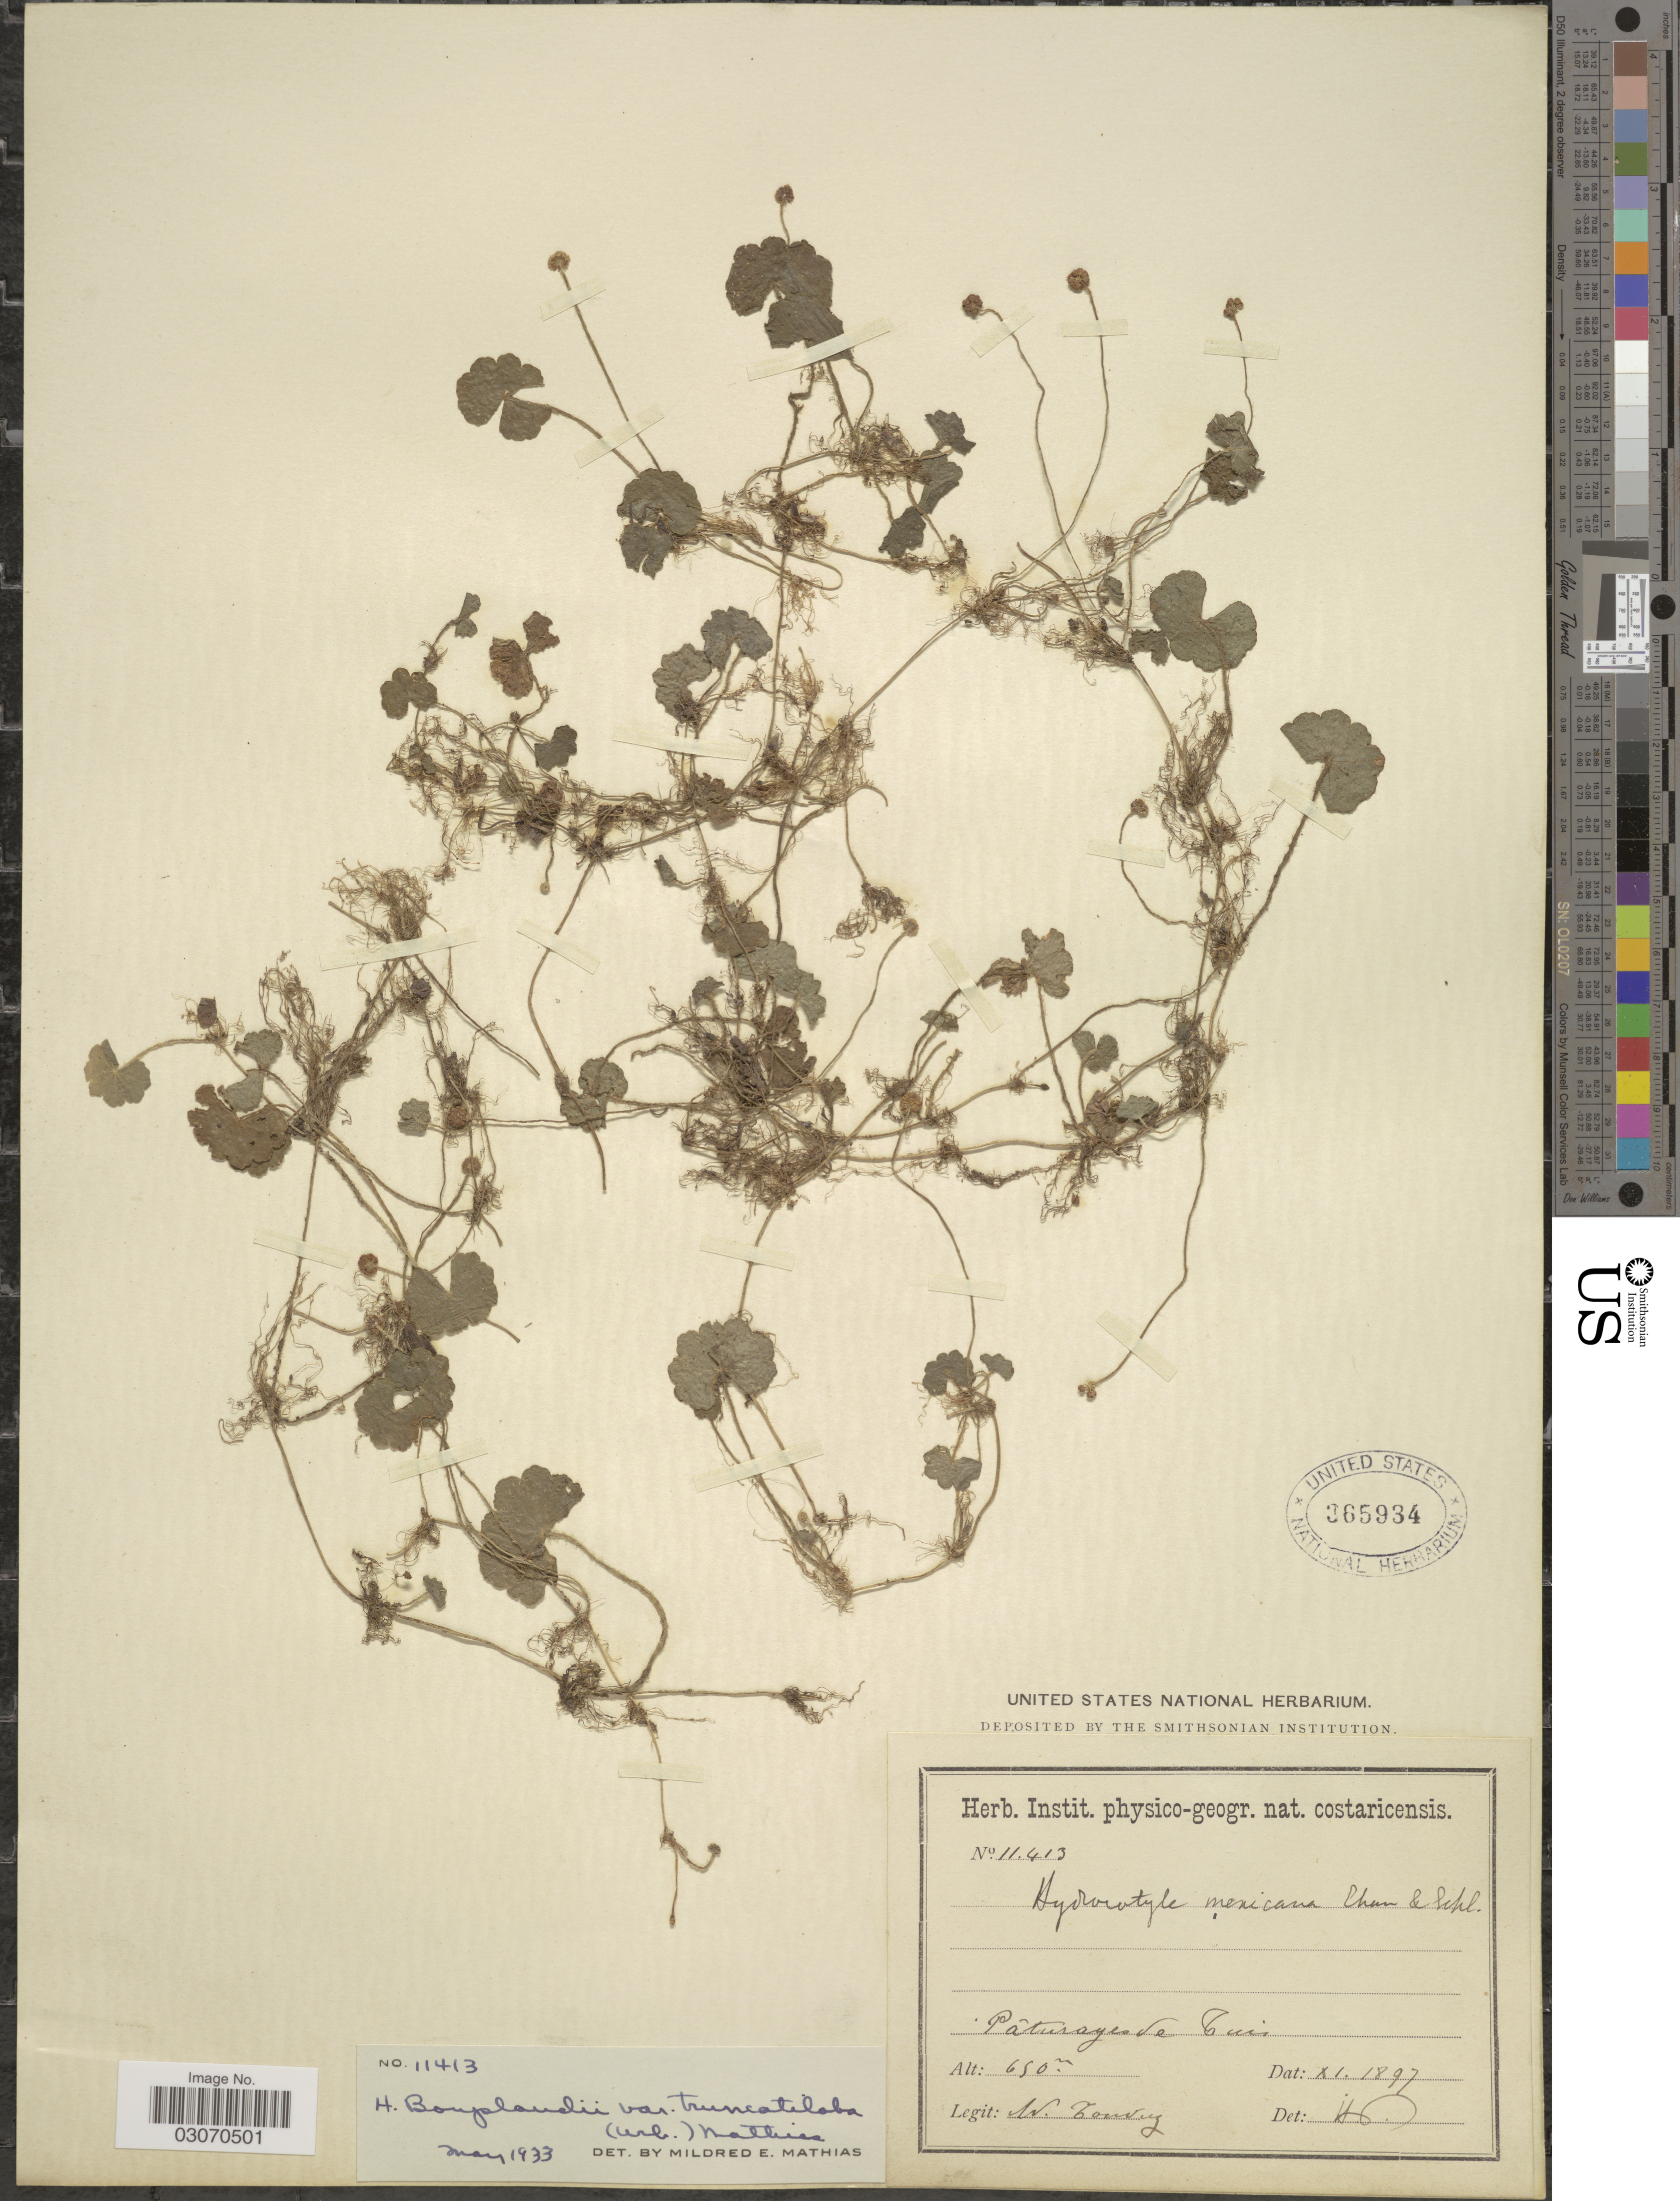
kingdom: Plantae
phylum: Tracheophyta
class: Magnoliopsida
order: Apiales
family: Araliaceae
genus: Hydrocotyle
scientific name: Hydrocotyle leucocephala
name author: Cham. & Schltdl.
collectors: A. Tonduz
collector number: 11413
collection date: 1897-11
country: Costa Rica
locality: Pâturages de Tuis.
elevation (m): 650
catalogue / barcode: US 365934